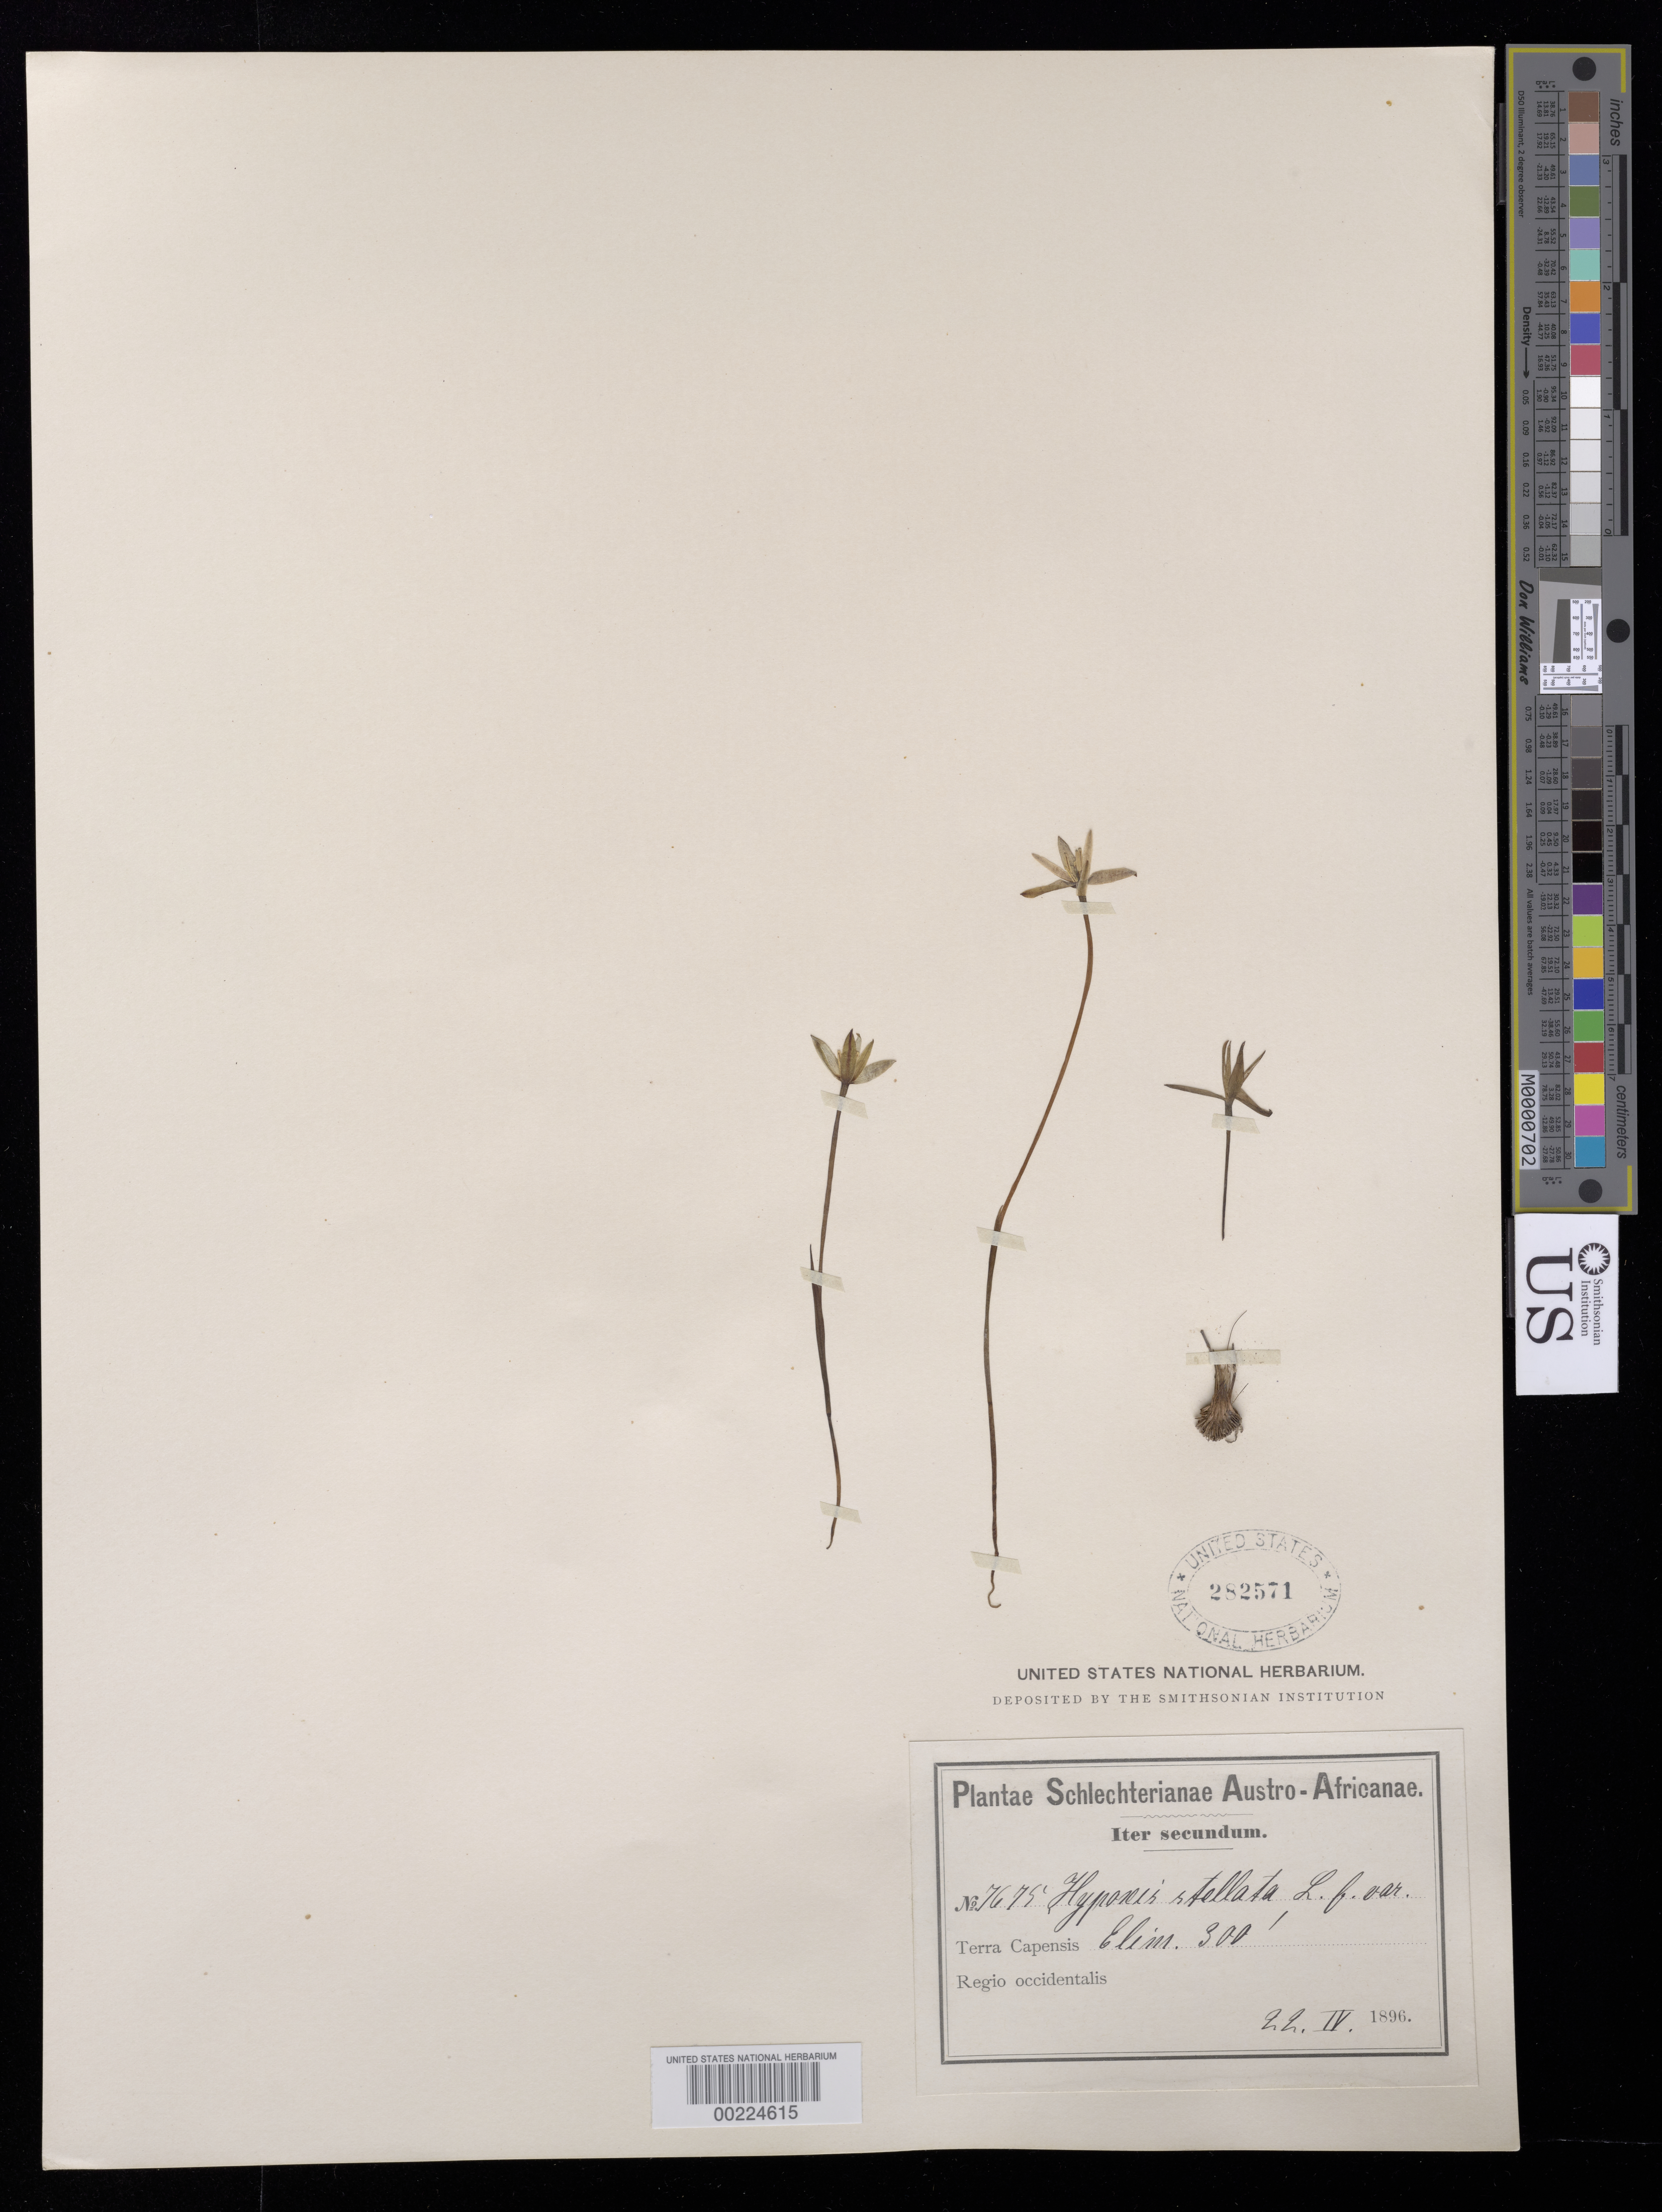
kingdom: Plantae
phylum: Tracheophyta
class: Liliopsida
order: Asparagales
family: Hypoxidaceae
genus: Ianthe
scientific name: Ianthe declinata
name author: Nel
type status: Isosyntype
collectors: M. Schlechter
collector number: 7675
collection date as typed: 22 Apr 1896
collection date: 1896-04-22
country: South Africa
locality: Elim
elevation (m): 91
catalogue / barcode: US 282571